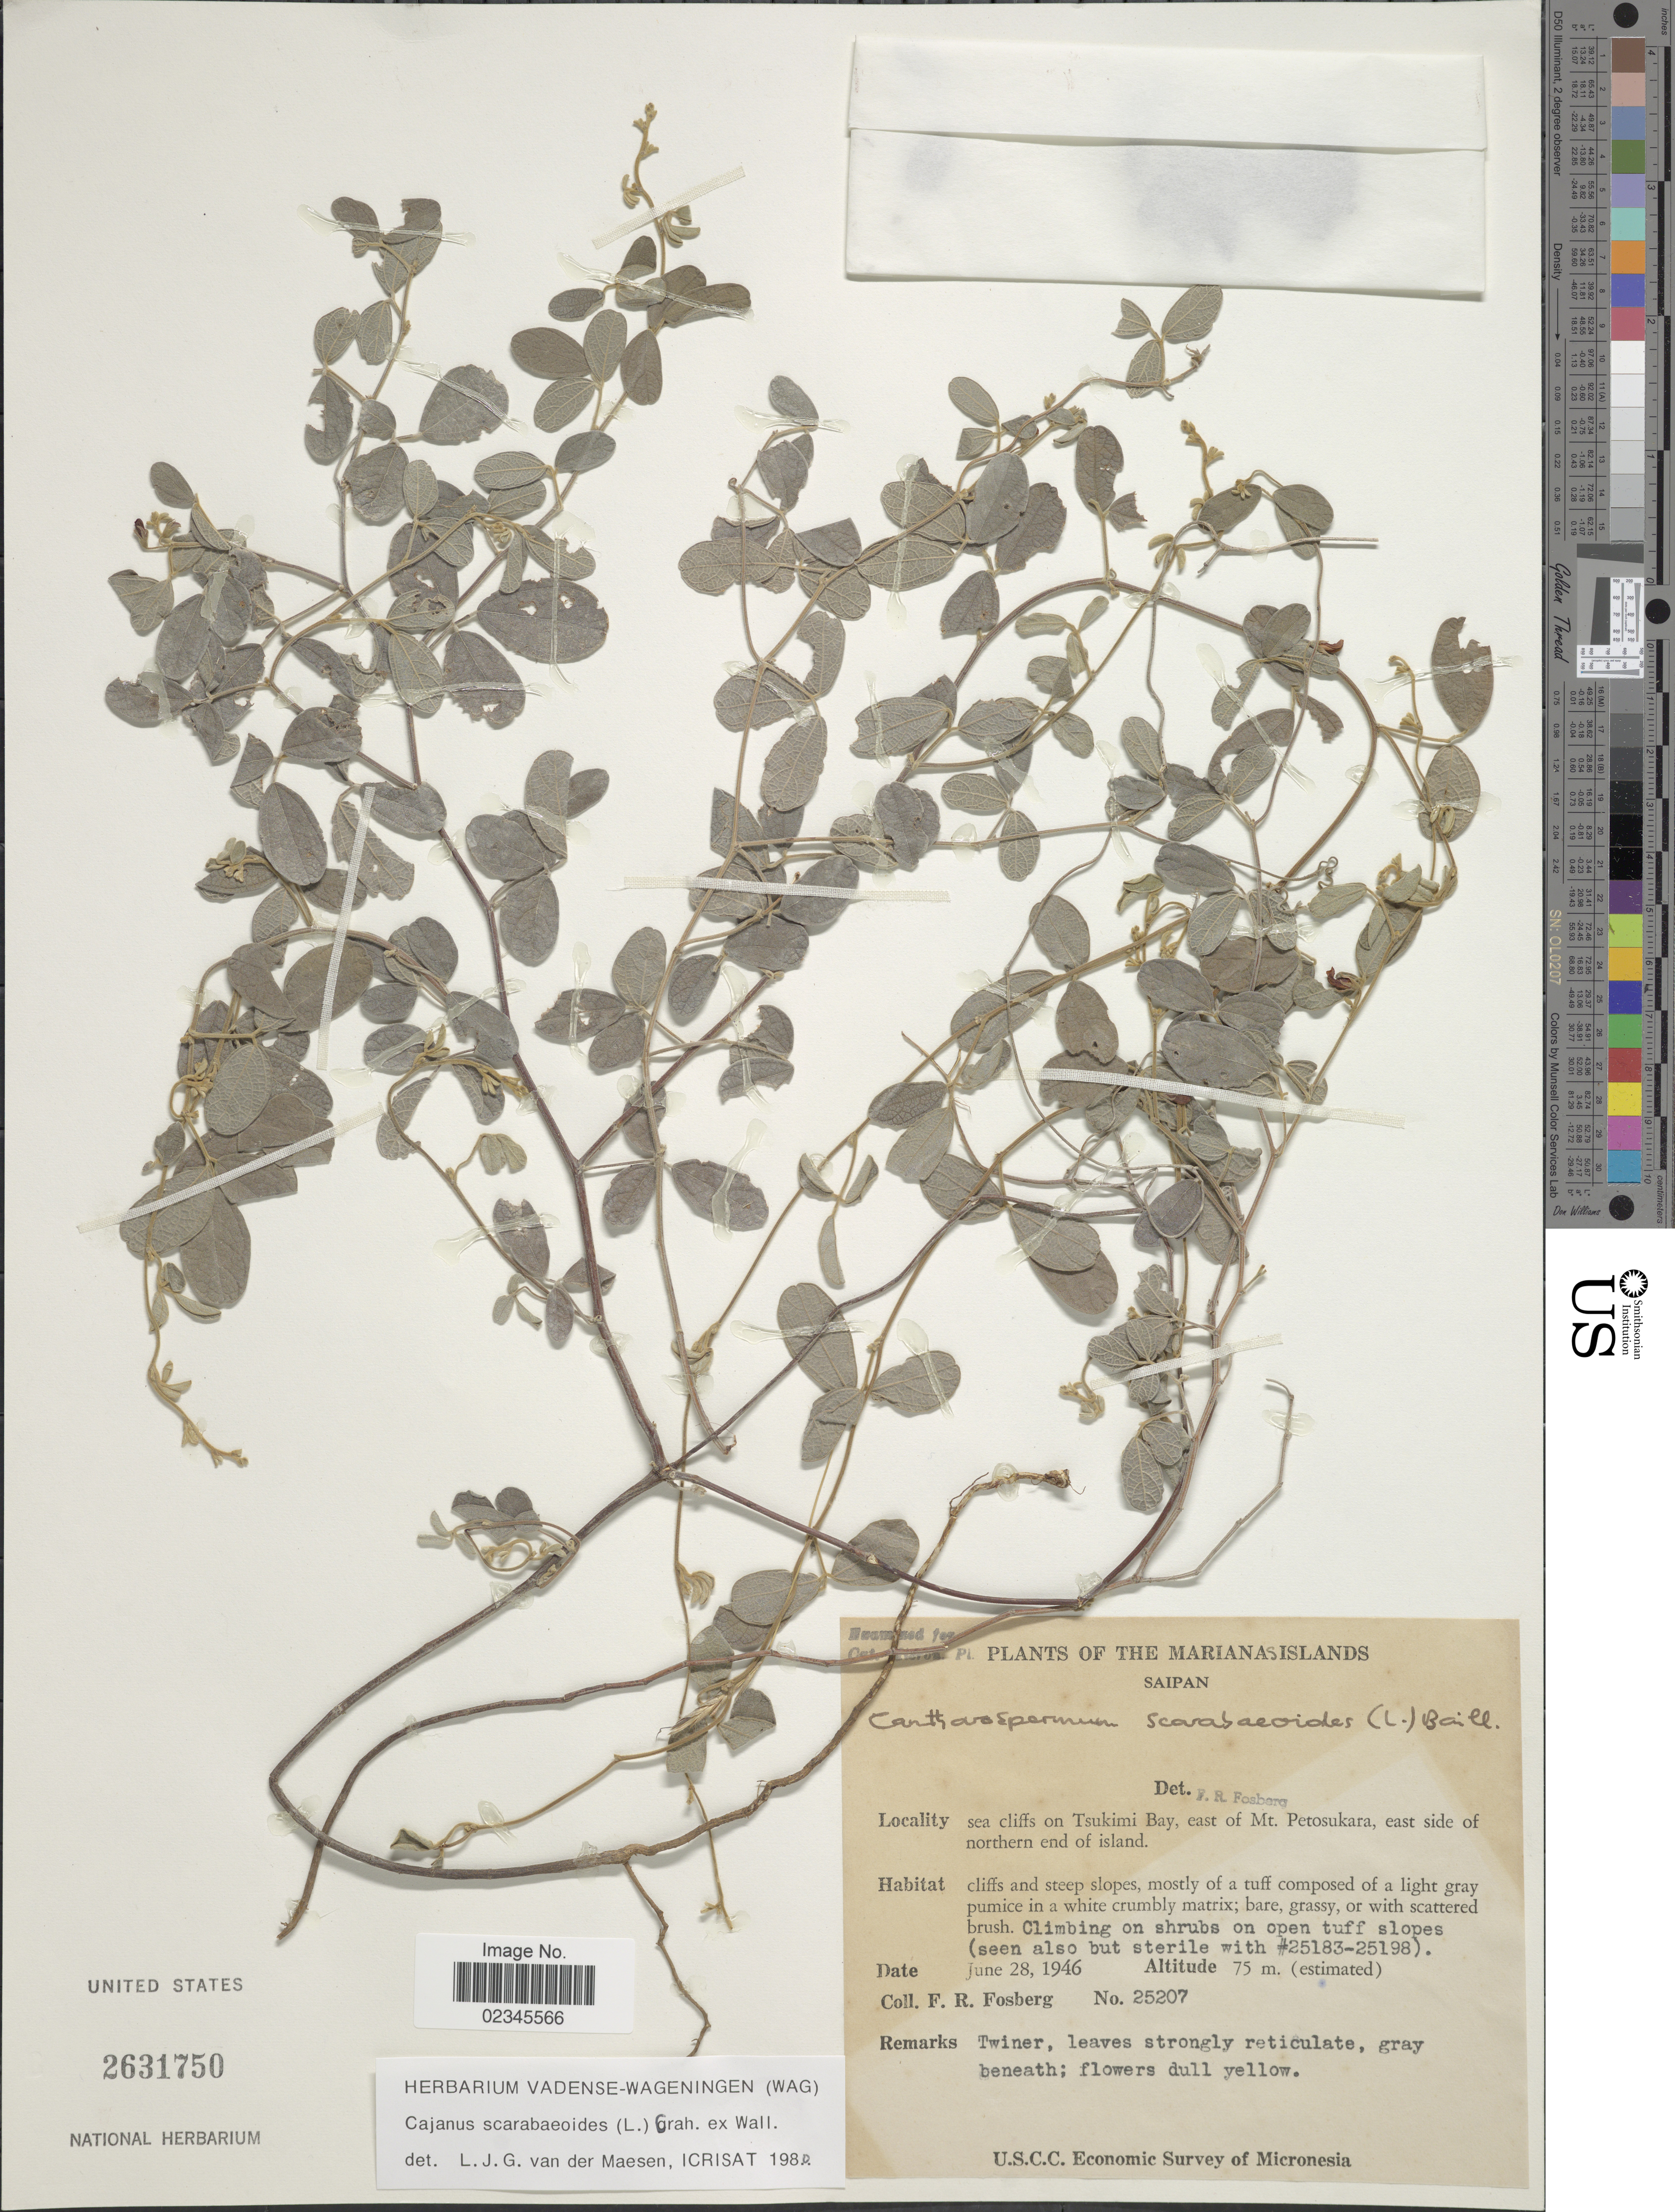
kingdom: Plantae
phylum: Tracheophyta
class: Magnoliopsida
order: Fabales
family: Fabaceae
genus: Cajanus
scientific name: Cajanus scarabaeoides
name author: (L.) Thou. ex Graham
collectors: F. R. Fosberg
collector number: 25207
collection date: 1946-06-28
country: Northern Mariana Islands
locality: Marianas Islands. Saipan. Sea cliffs on Tsukimi Bay, east of Mt. Petosukara, east side of northern end of island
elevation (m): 75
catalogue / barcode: US 2631750